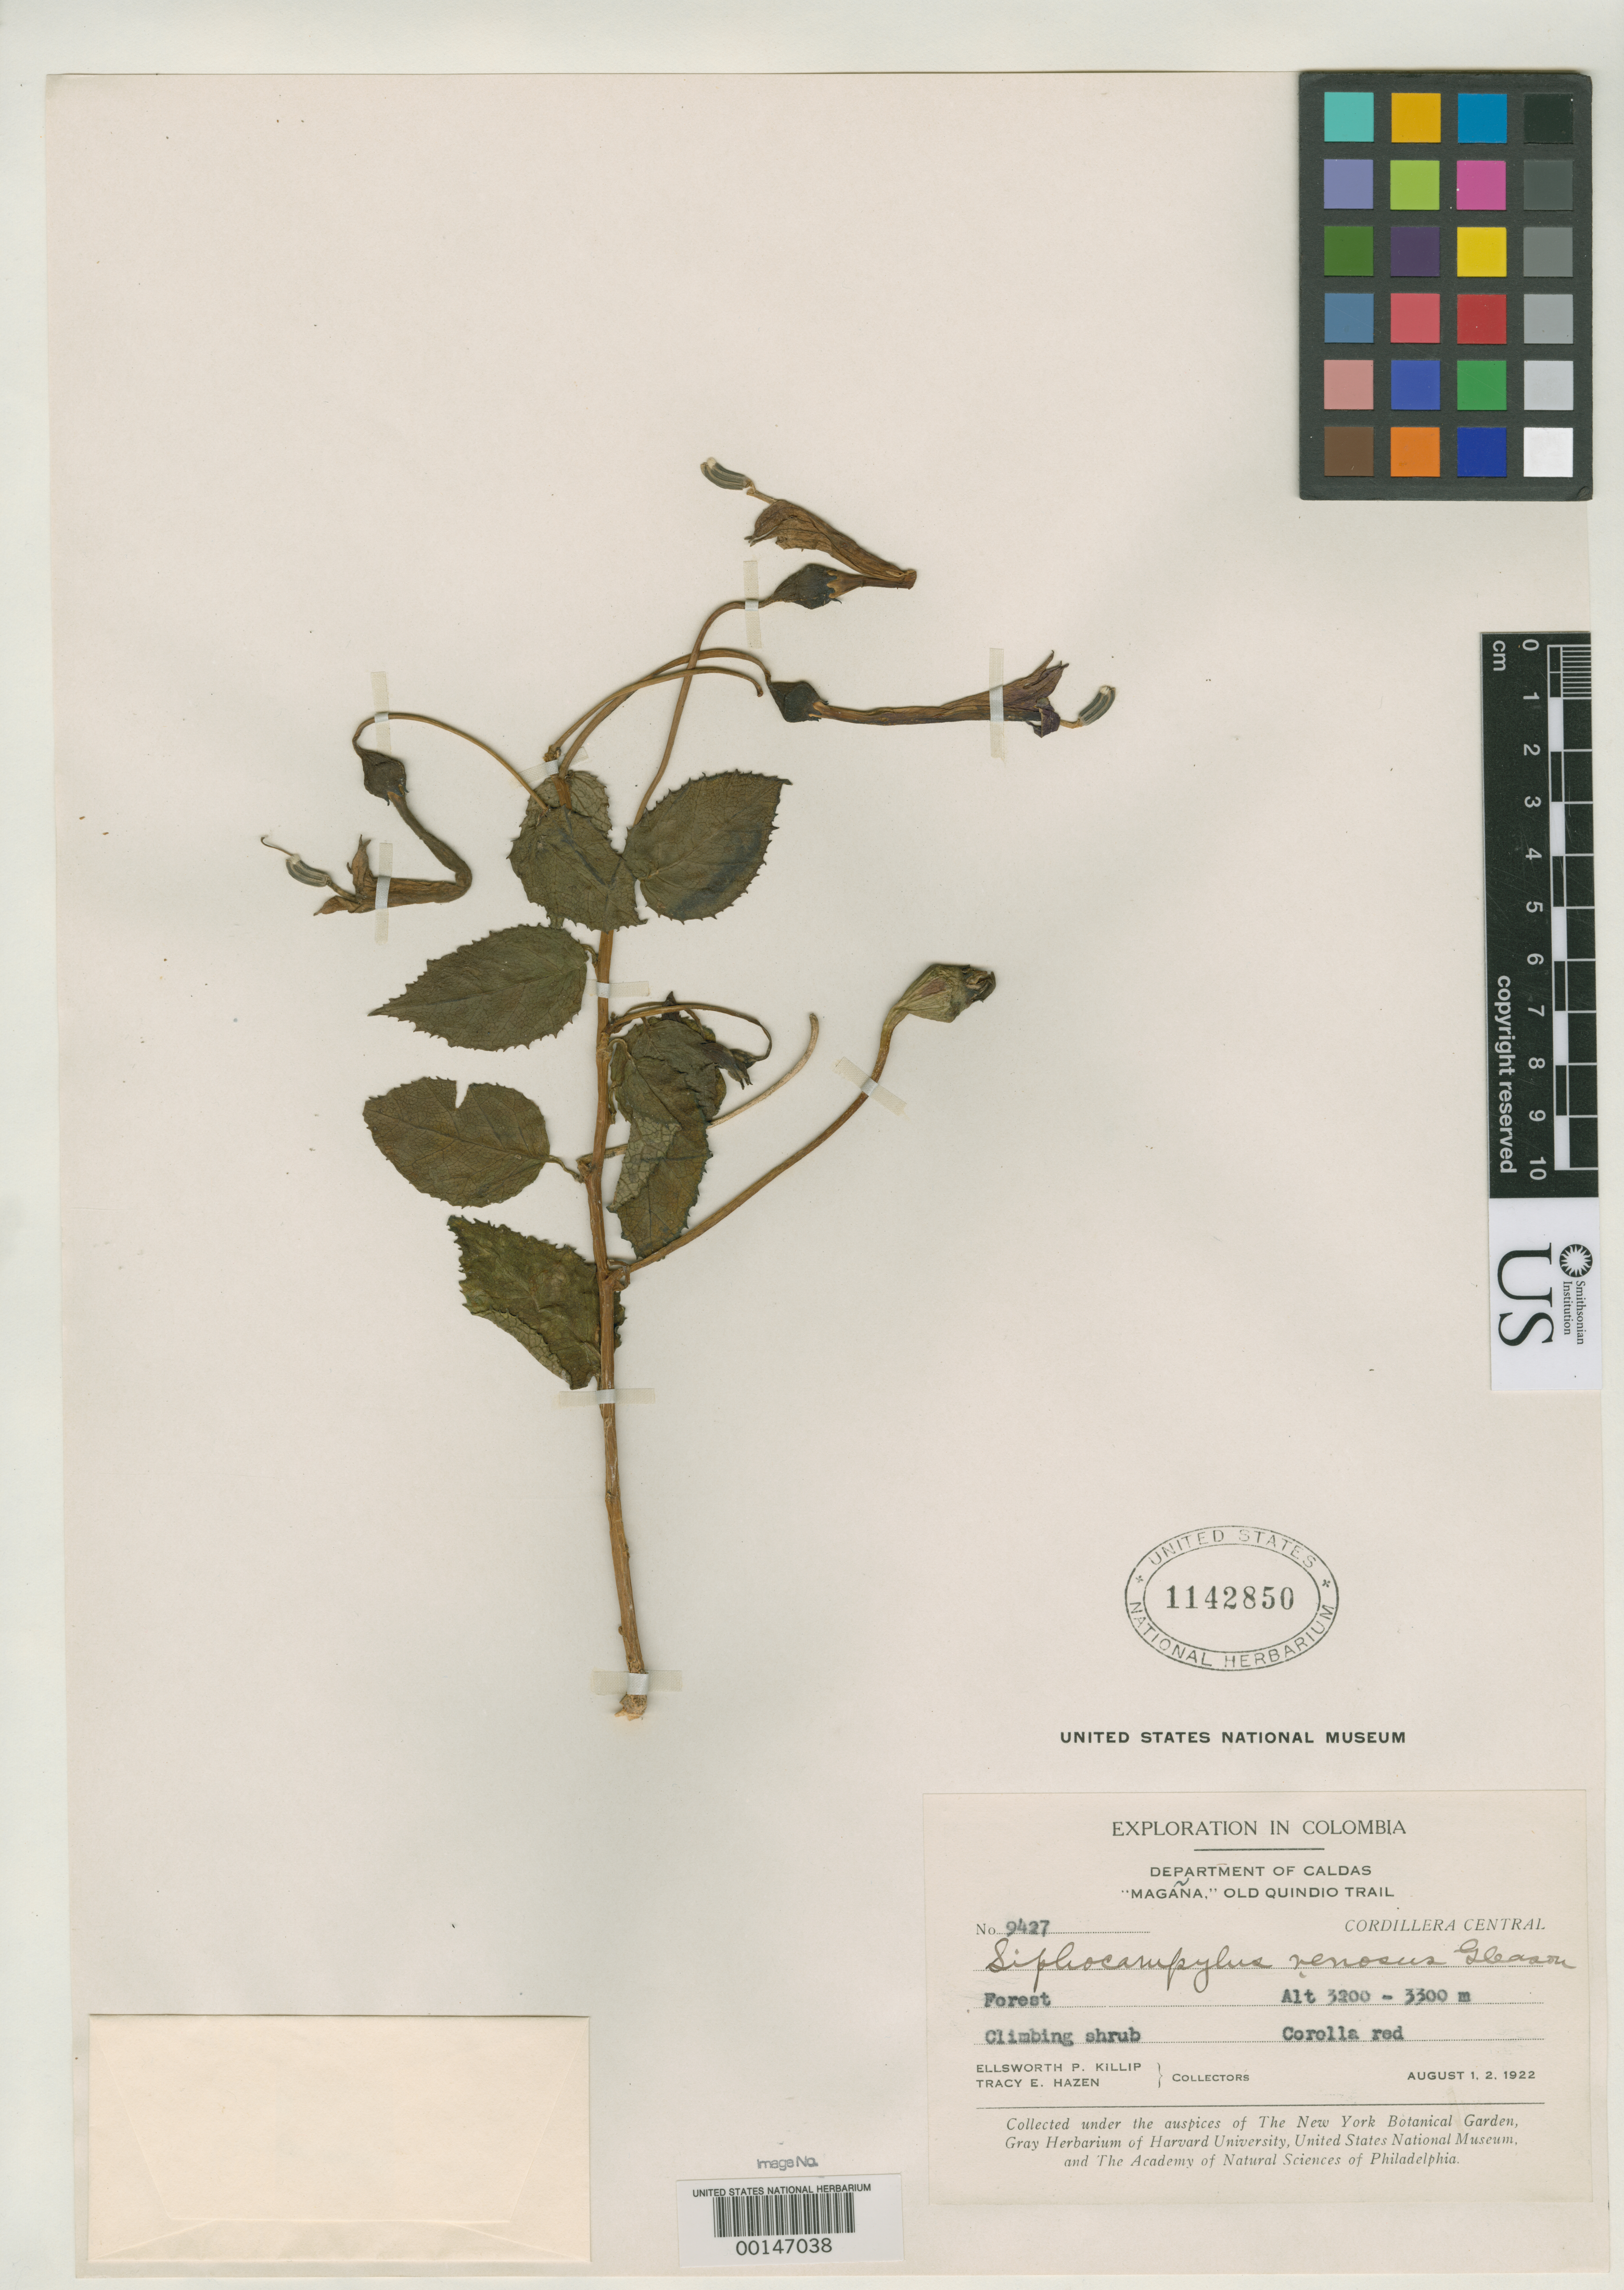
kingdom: Plantae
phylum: Tracheophyta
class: Magnoliopsida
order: Asterales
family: Campanulaceae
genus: Siphocampylus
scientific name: Siphocampylus venosus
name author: Gleason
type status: Isotype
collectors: E. P. Killip & T. E. Hazen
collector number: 9427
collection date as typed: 01 Aug 1922 to 02 Aug 1922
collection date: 1922-08-01/1922-08-02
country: Colombia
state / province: Caldas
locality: Magana, old Quindo Trail.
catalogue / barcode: US 1142850